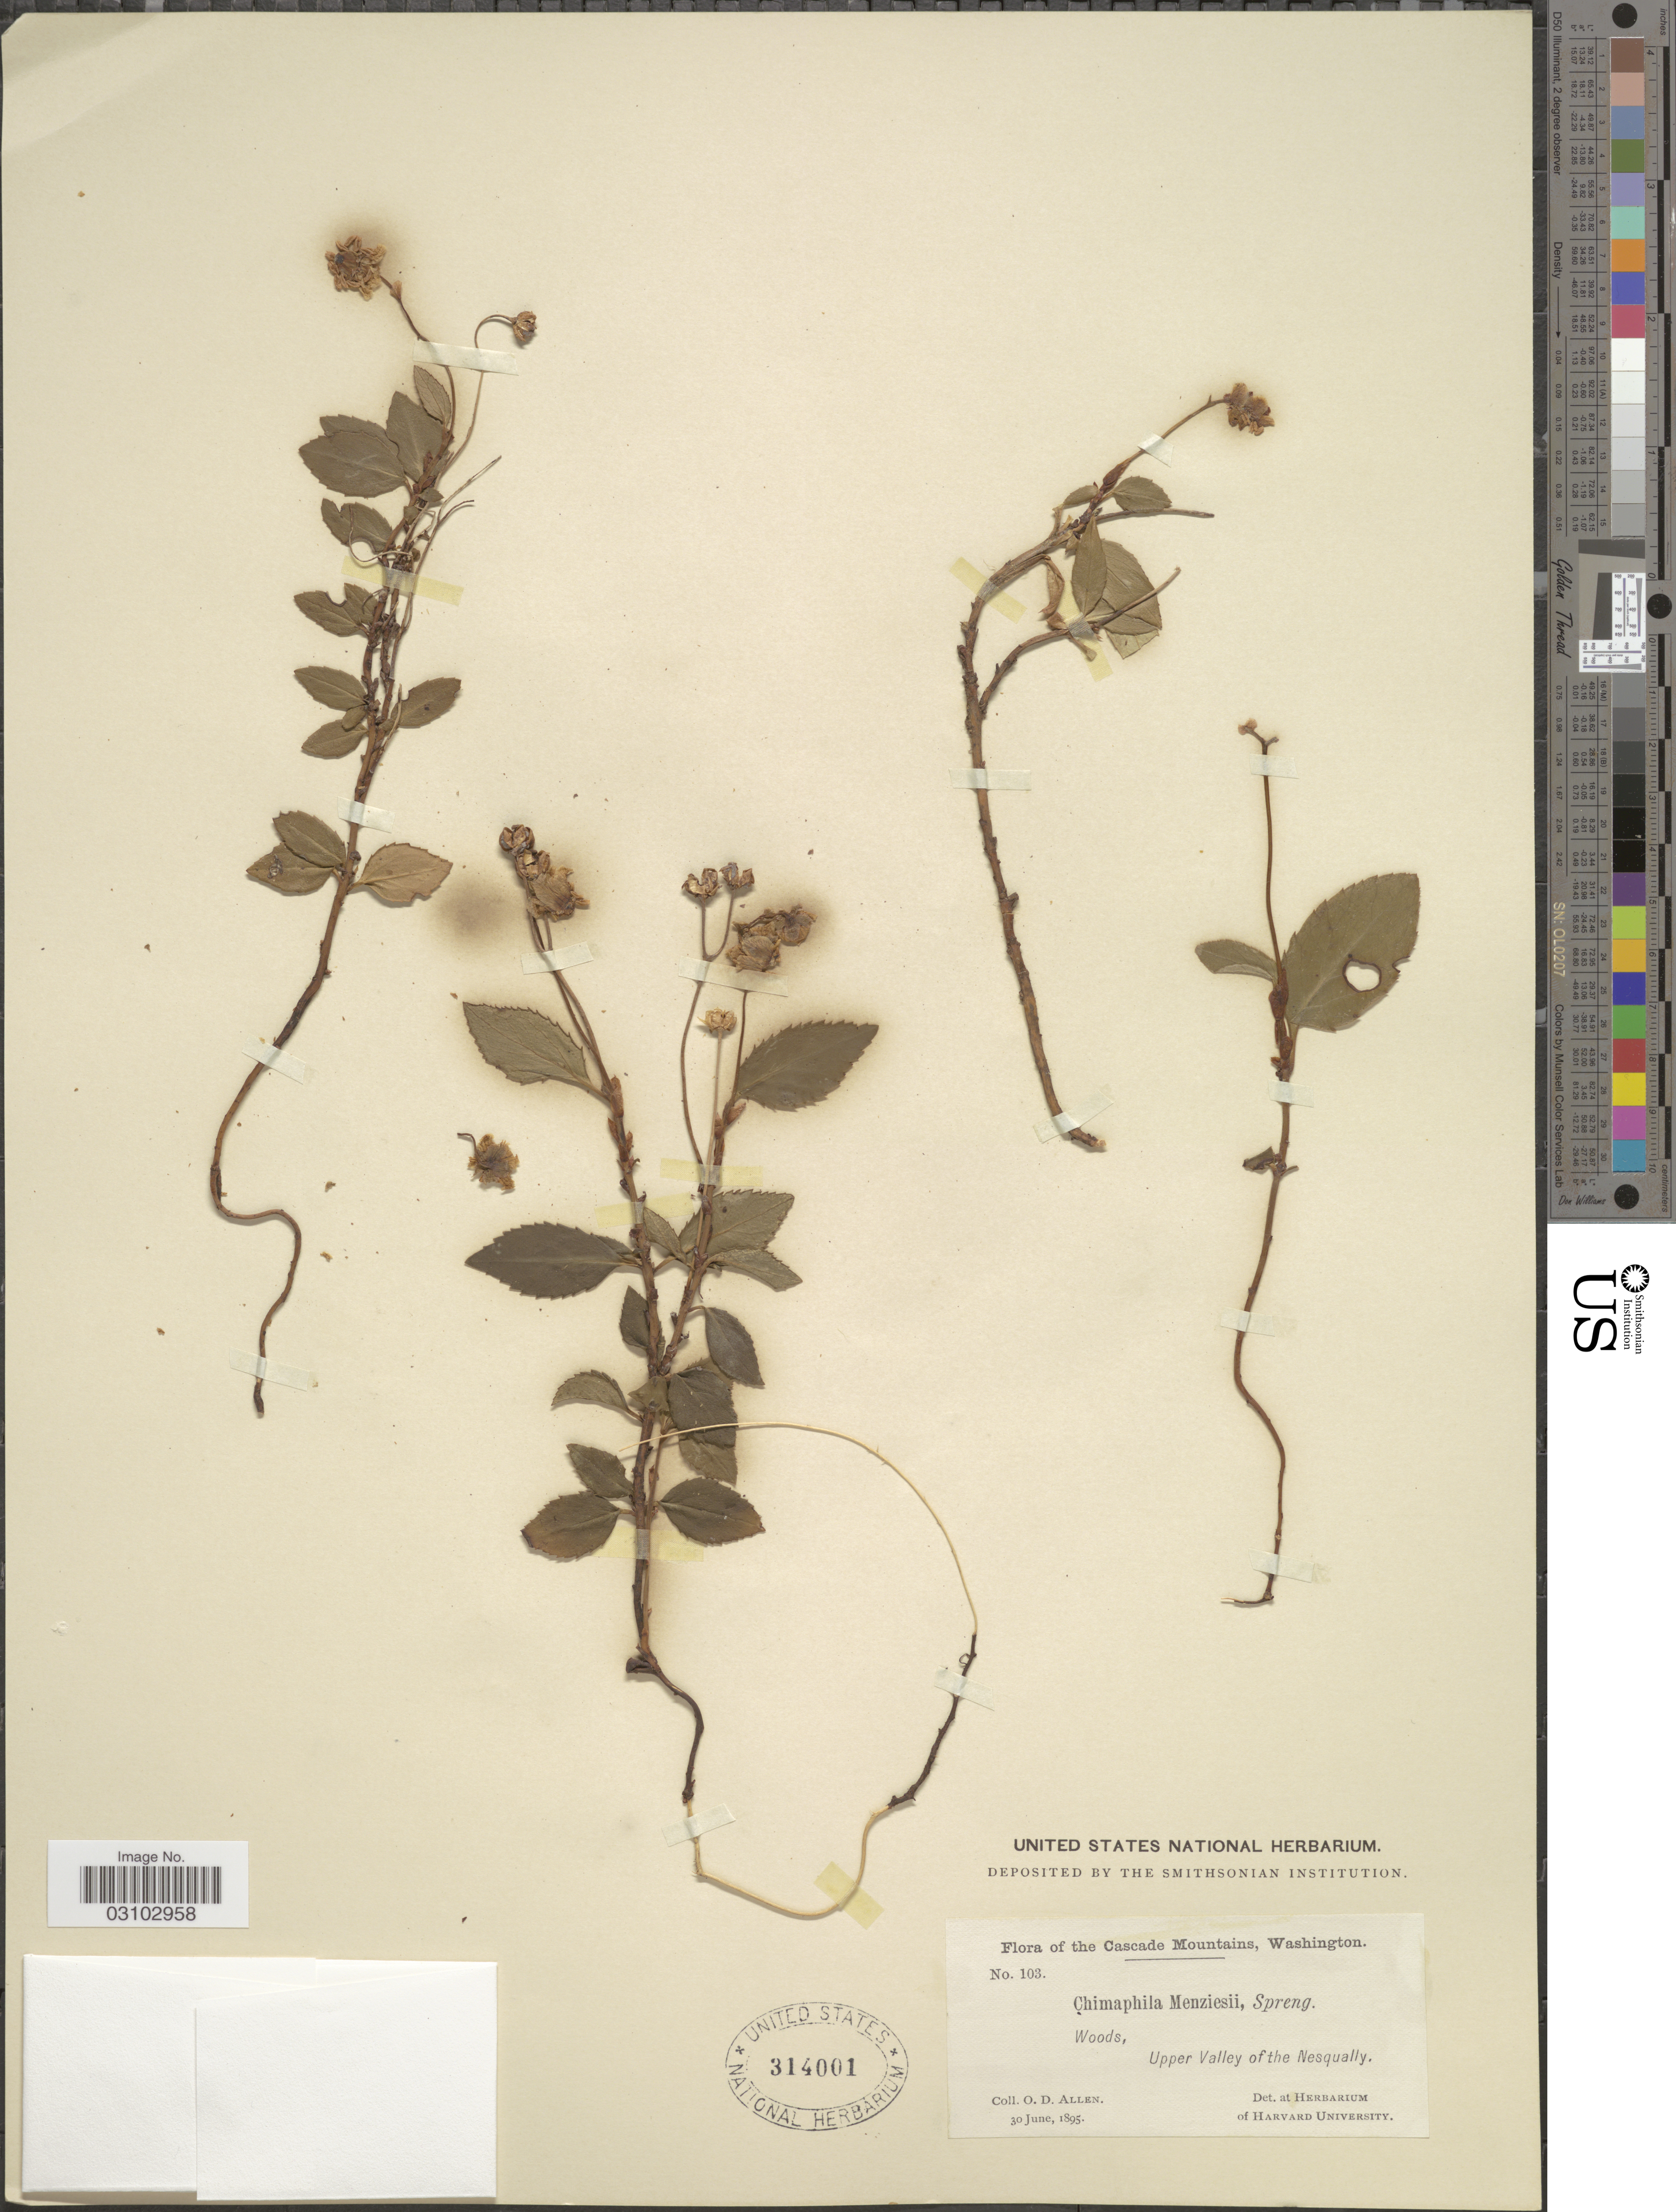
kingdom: Plantae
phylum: Tracheophyta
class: Magnoliopsida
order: Ericales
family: Ericaceae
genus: Chimaphila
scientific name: Chimaphila menziesii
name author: (R. Br. ex G. Don) Spreng.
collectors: O. D. Allen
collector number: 103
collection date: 1895-06-30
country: United States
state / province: Washington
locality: The Cascade Mountains. Upper Valley of the Nesqually.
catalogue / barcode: US 314001